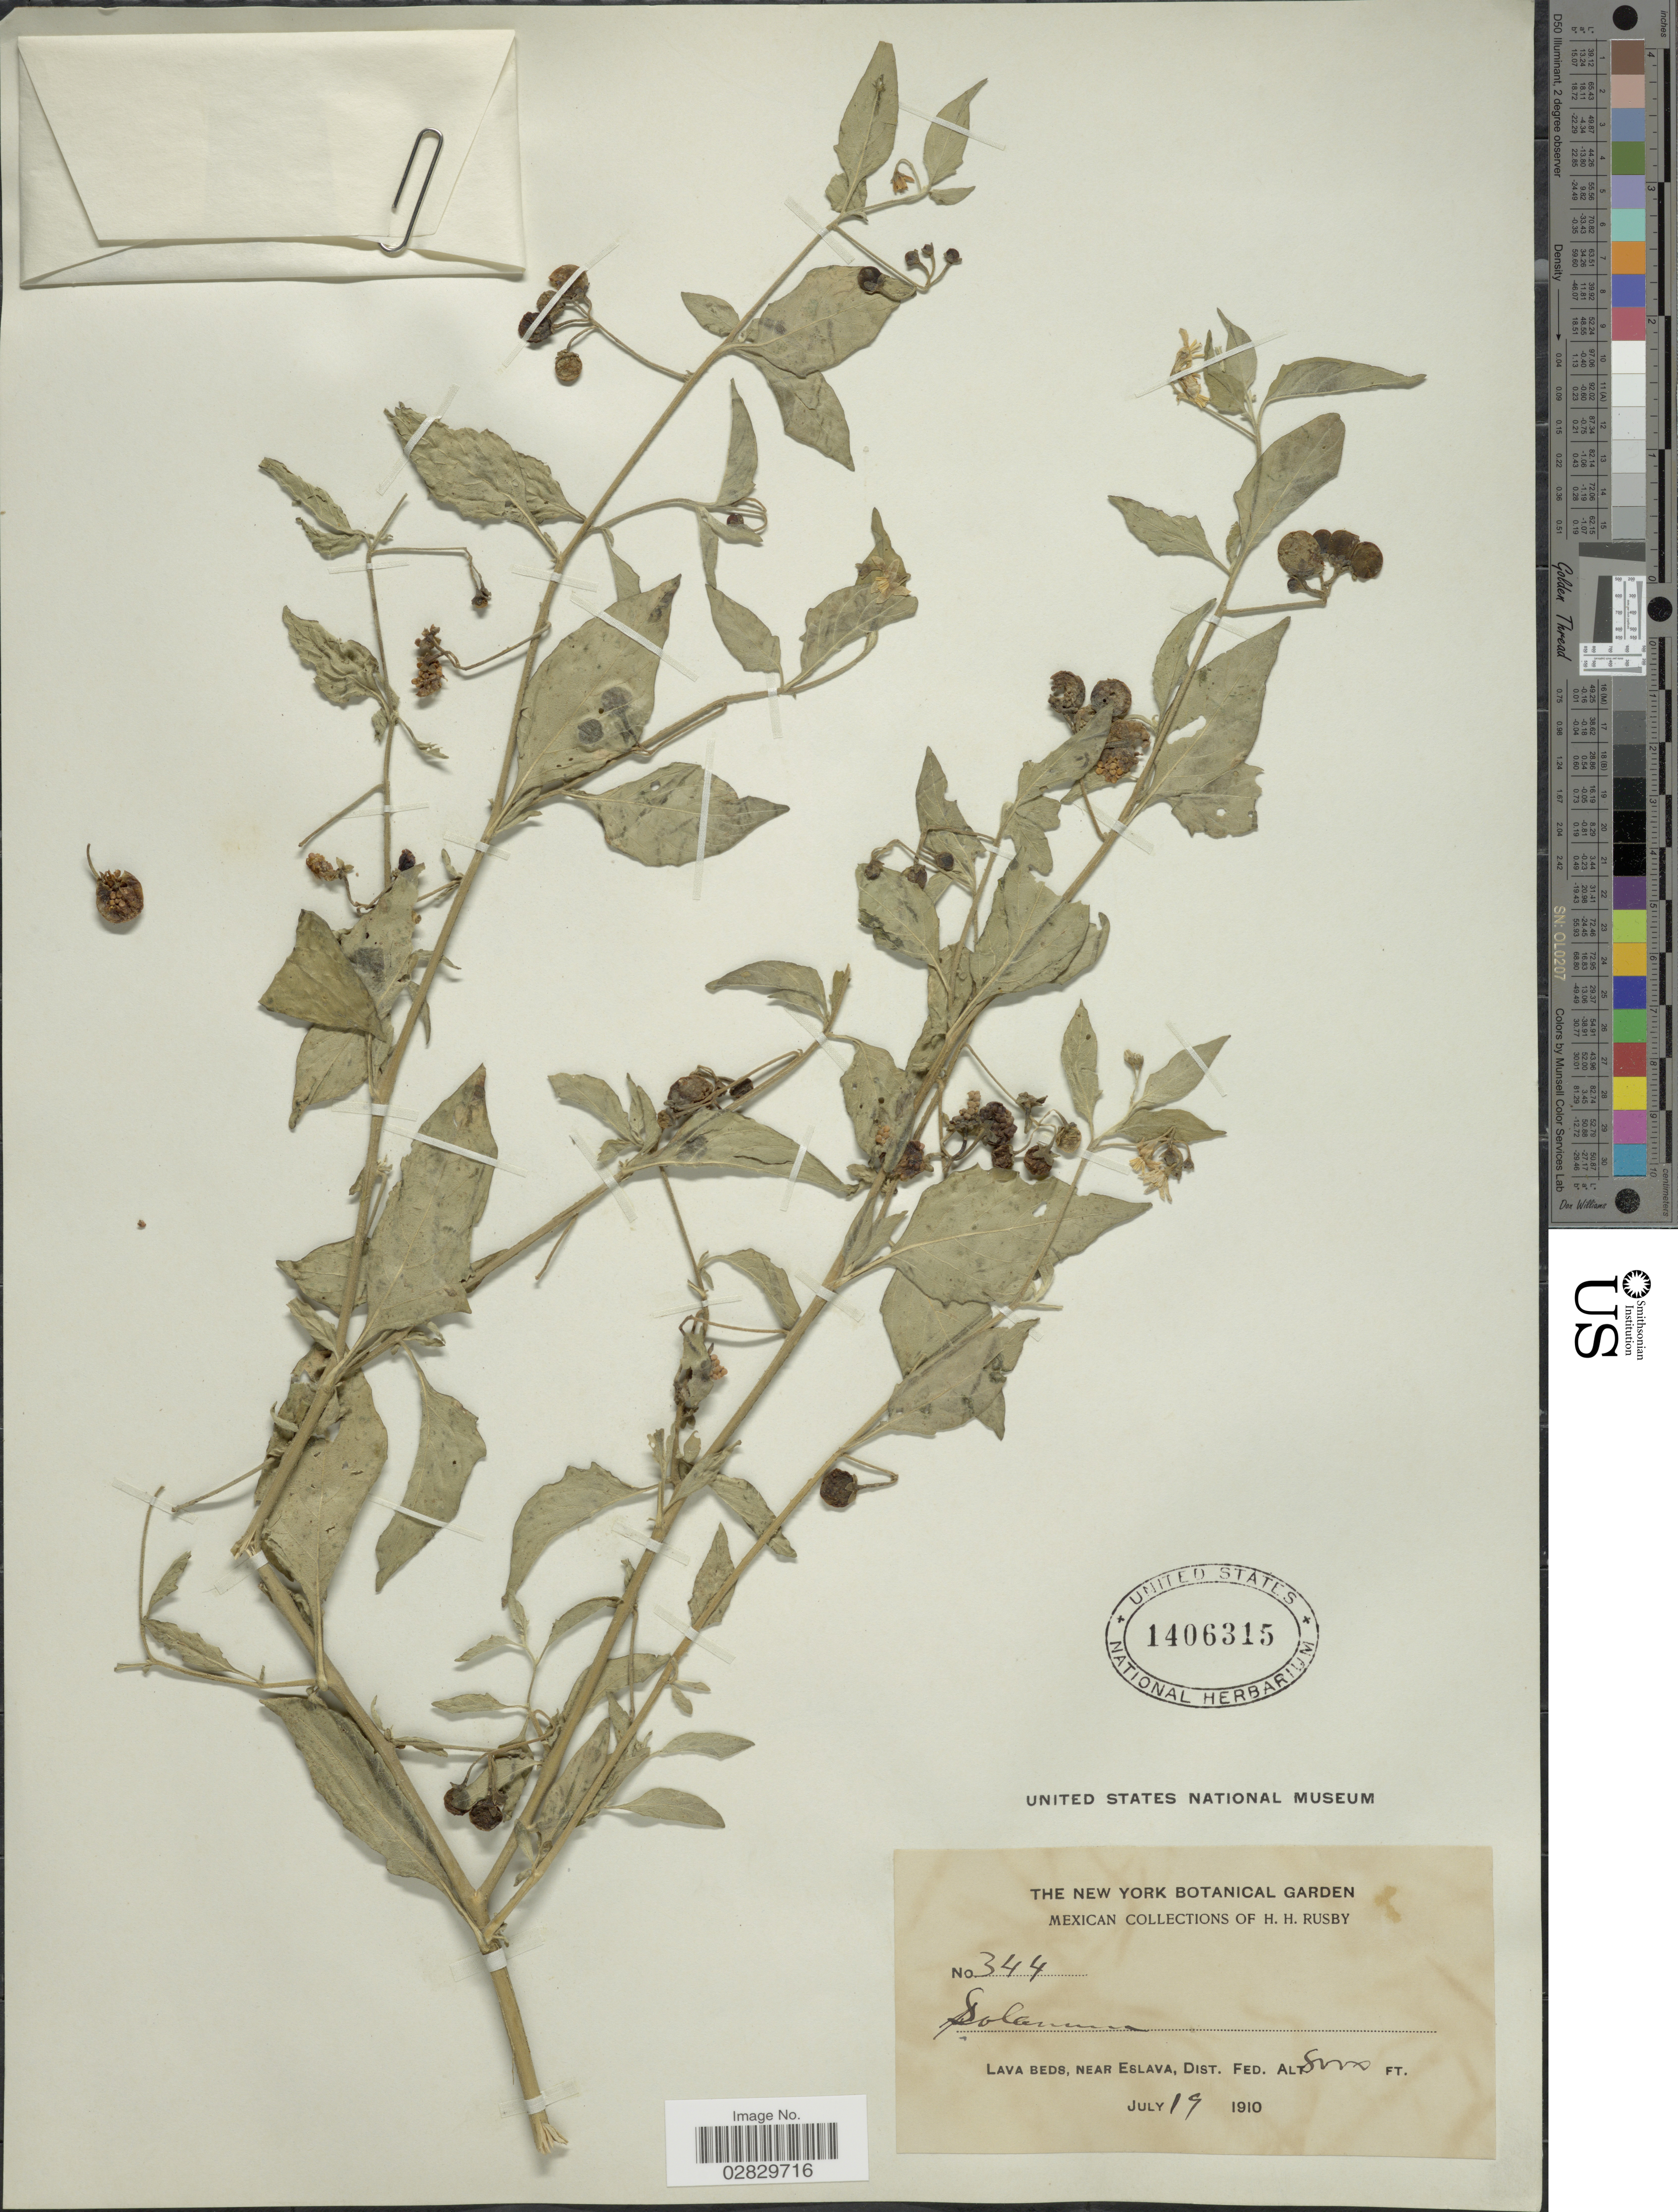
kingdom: Plantae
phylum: Tracheophyta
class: Magnoliopsida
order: Solanales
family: Solanaceae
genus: Solanum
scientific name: Solanum nigrescens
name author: M. Martens & Galeotti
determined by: Knapp, S. D.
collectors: H. H. Rusby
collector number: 344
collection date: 1910-07-19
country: Mexico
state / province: Distrito Federal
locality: Lava beds, near Eslava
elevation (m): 2438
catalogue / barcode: US 1406315